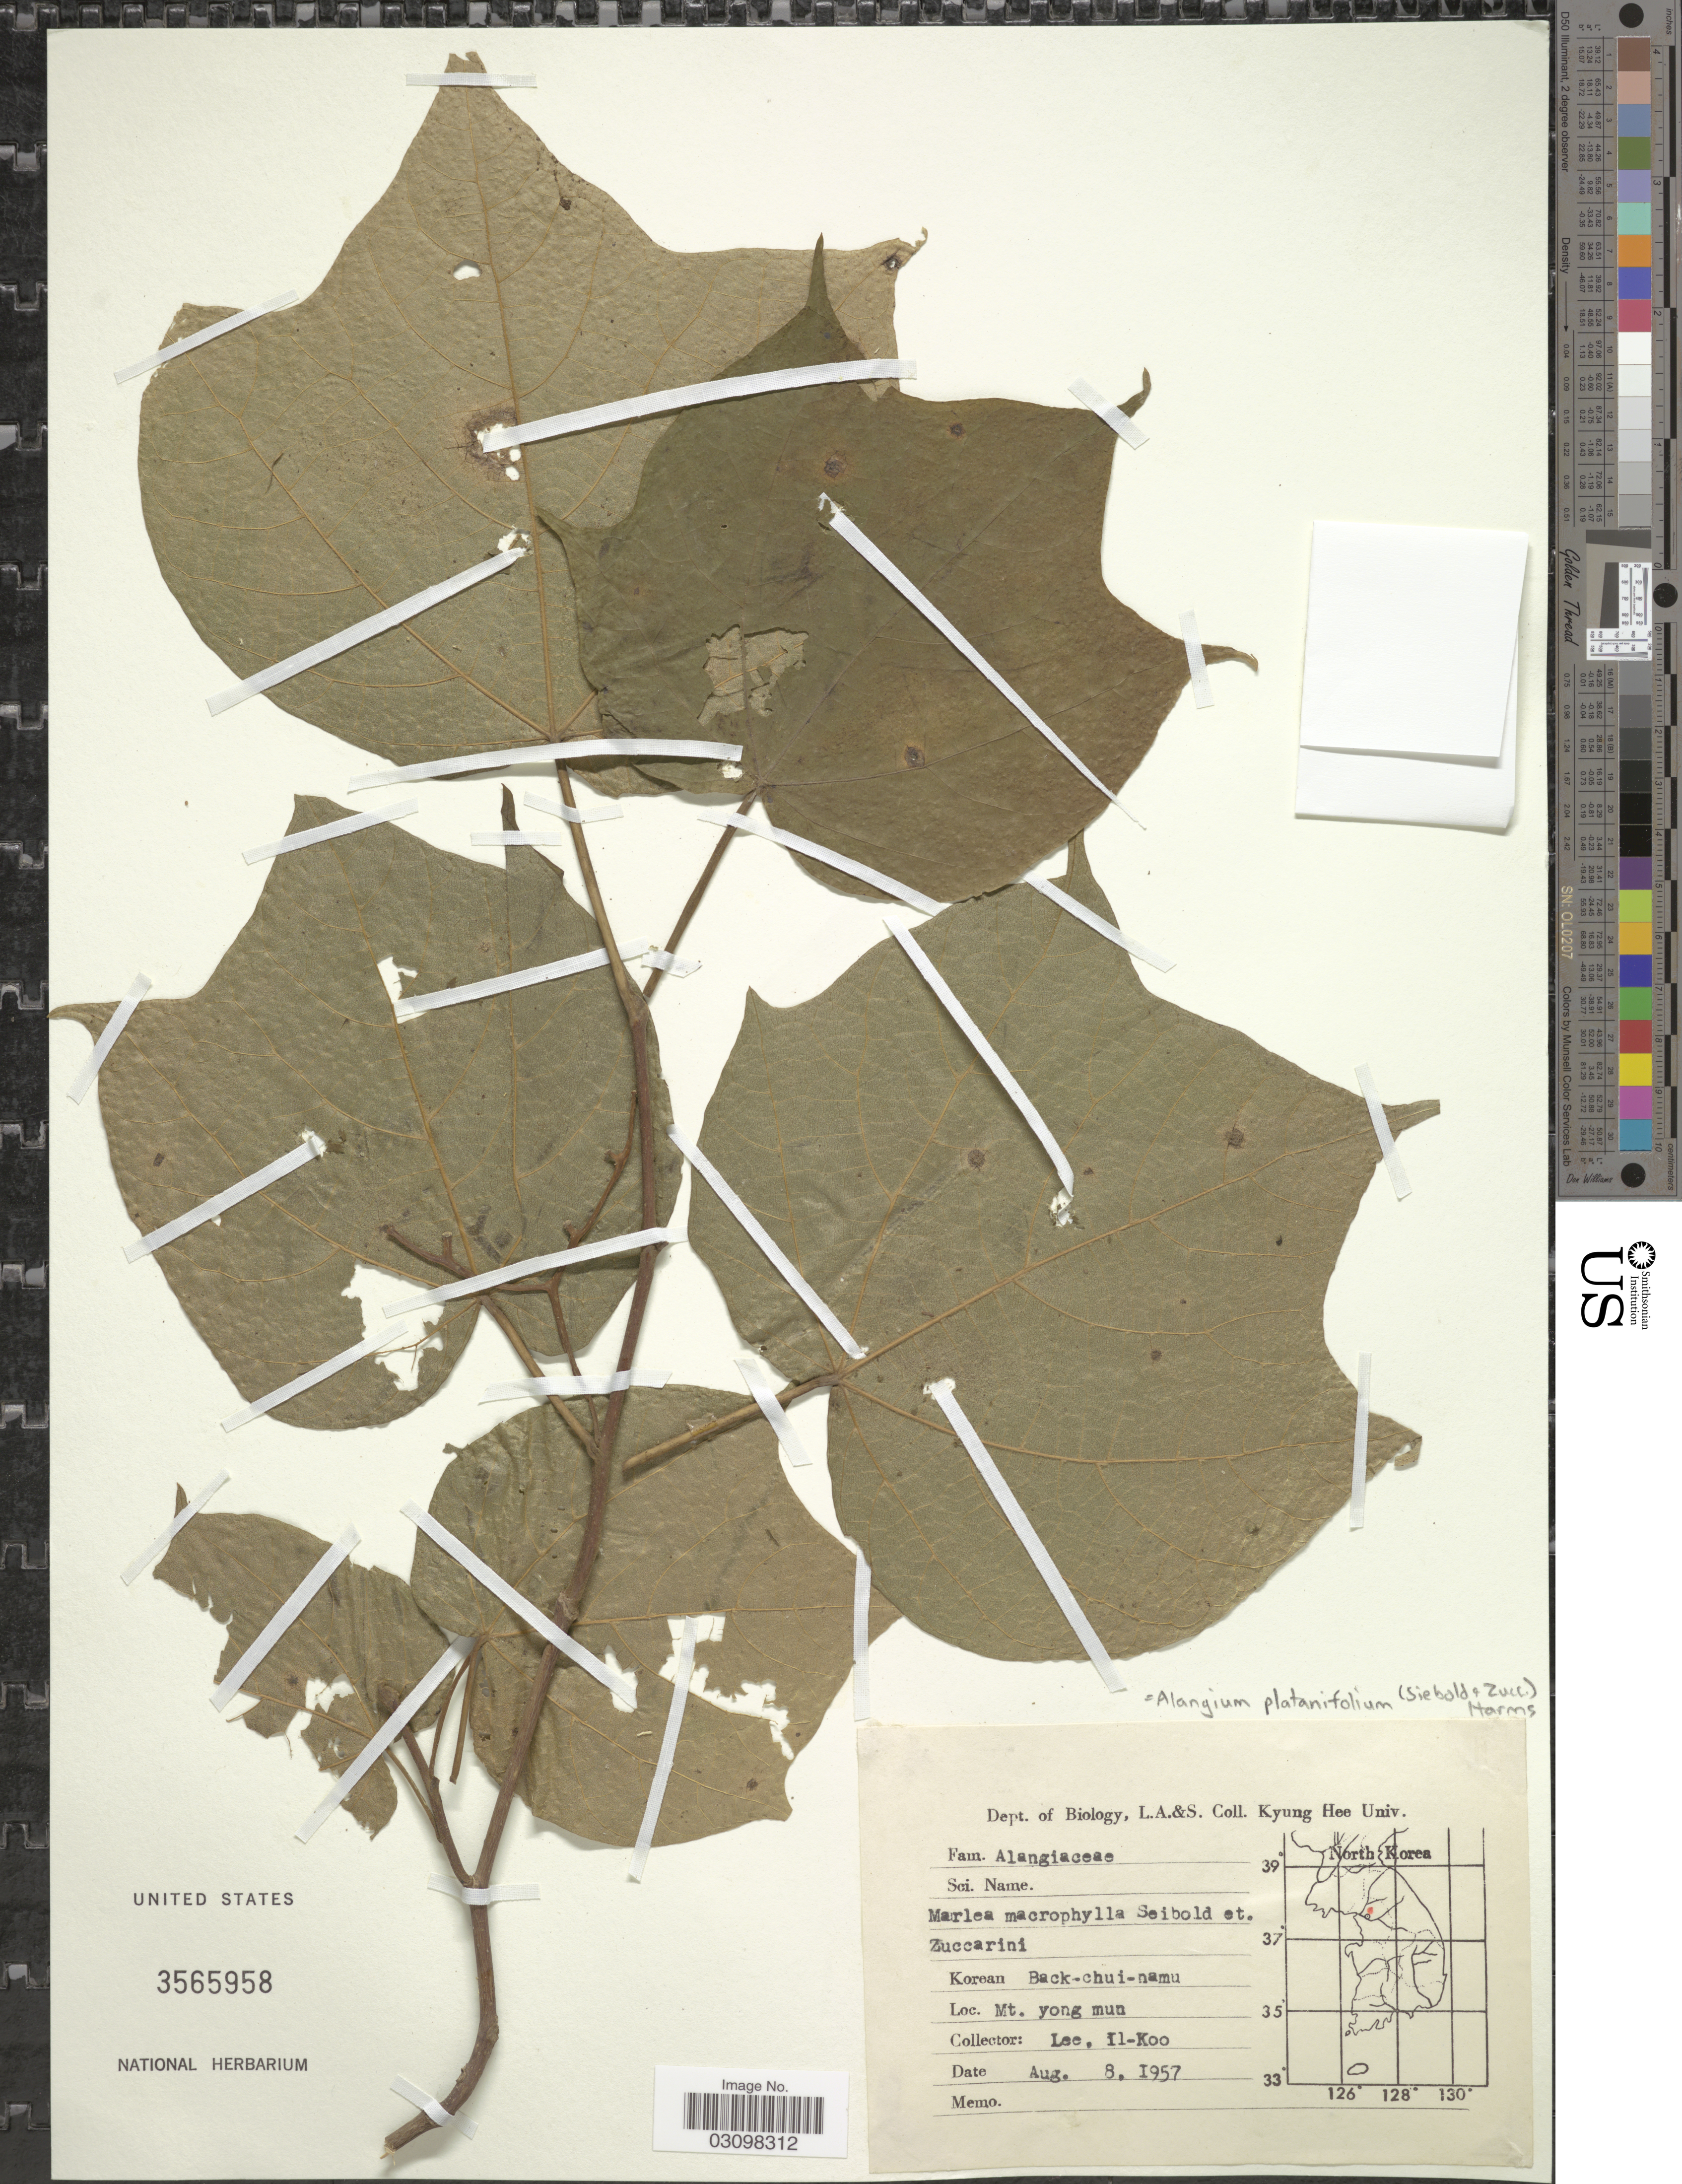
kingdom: Plantae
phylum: Tracheophyta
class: Magnoliopsida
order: Cornales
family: Cornaceae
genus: Alangium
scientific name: Alangium platanifolium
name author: (Siebold & Zucc.) Harms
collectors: Il-Ko Lee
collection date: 1957-08-08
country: South Korea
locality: Mt. yong mun.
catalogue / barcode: US 3565958